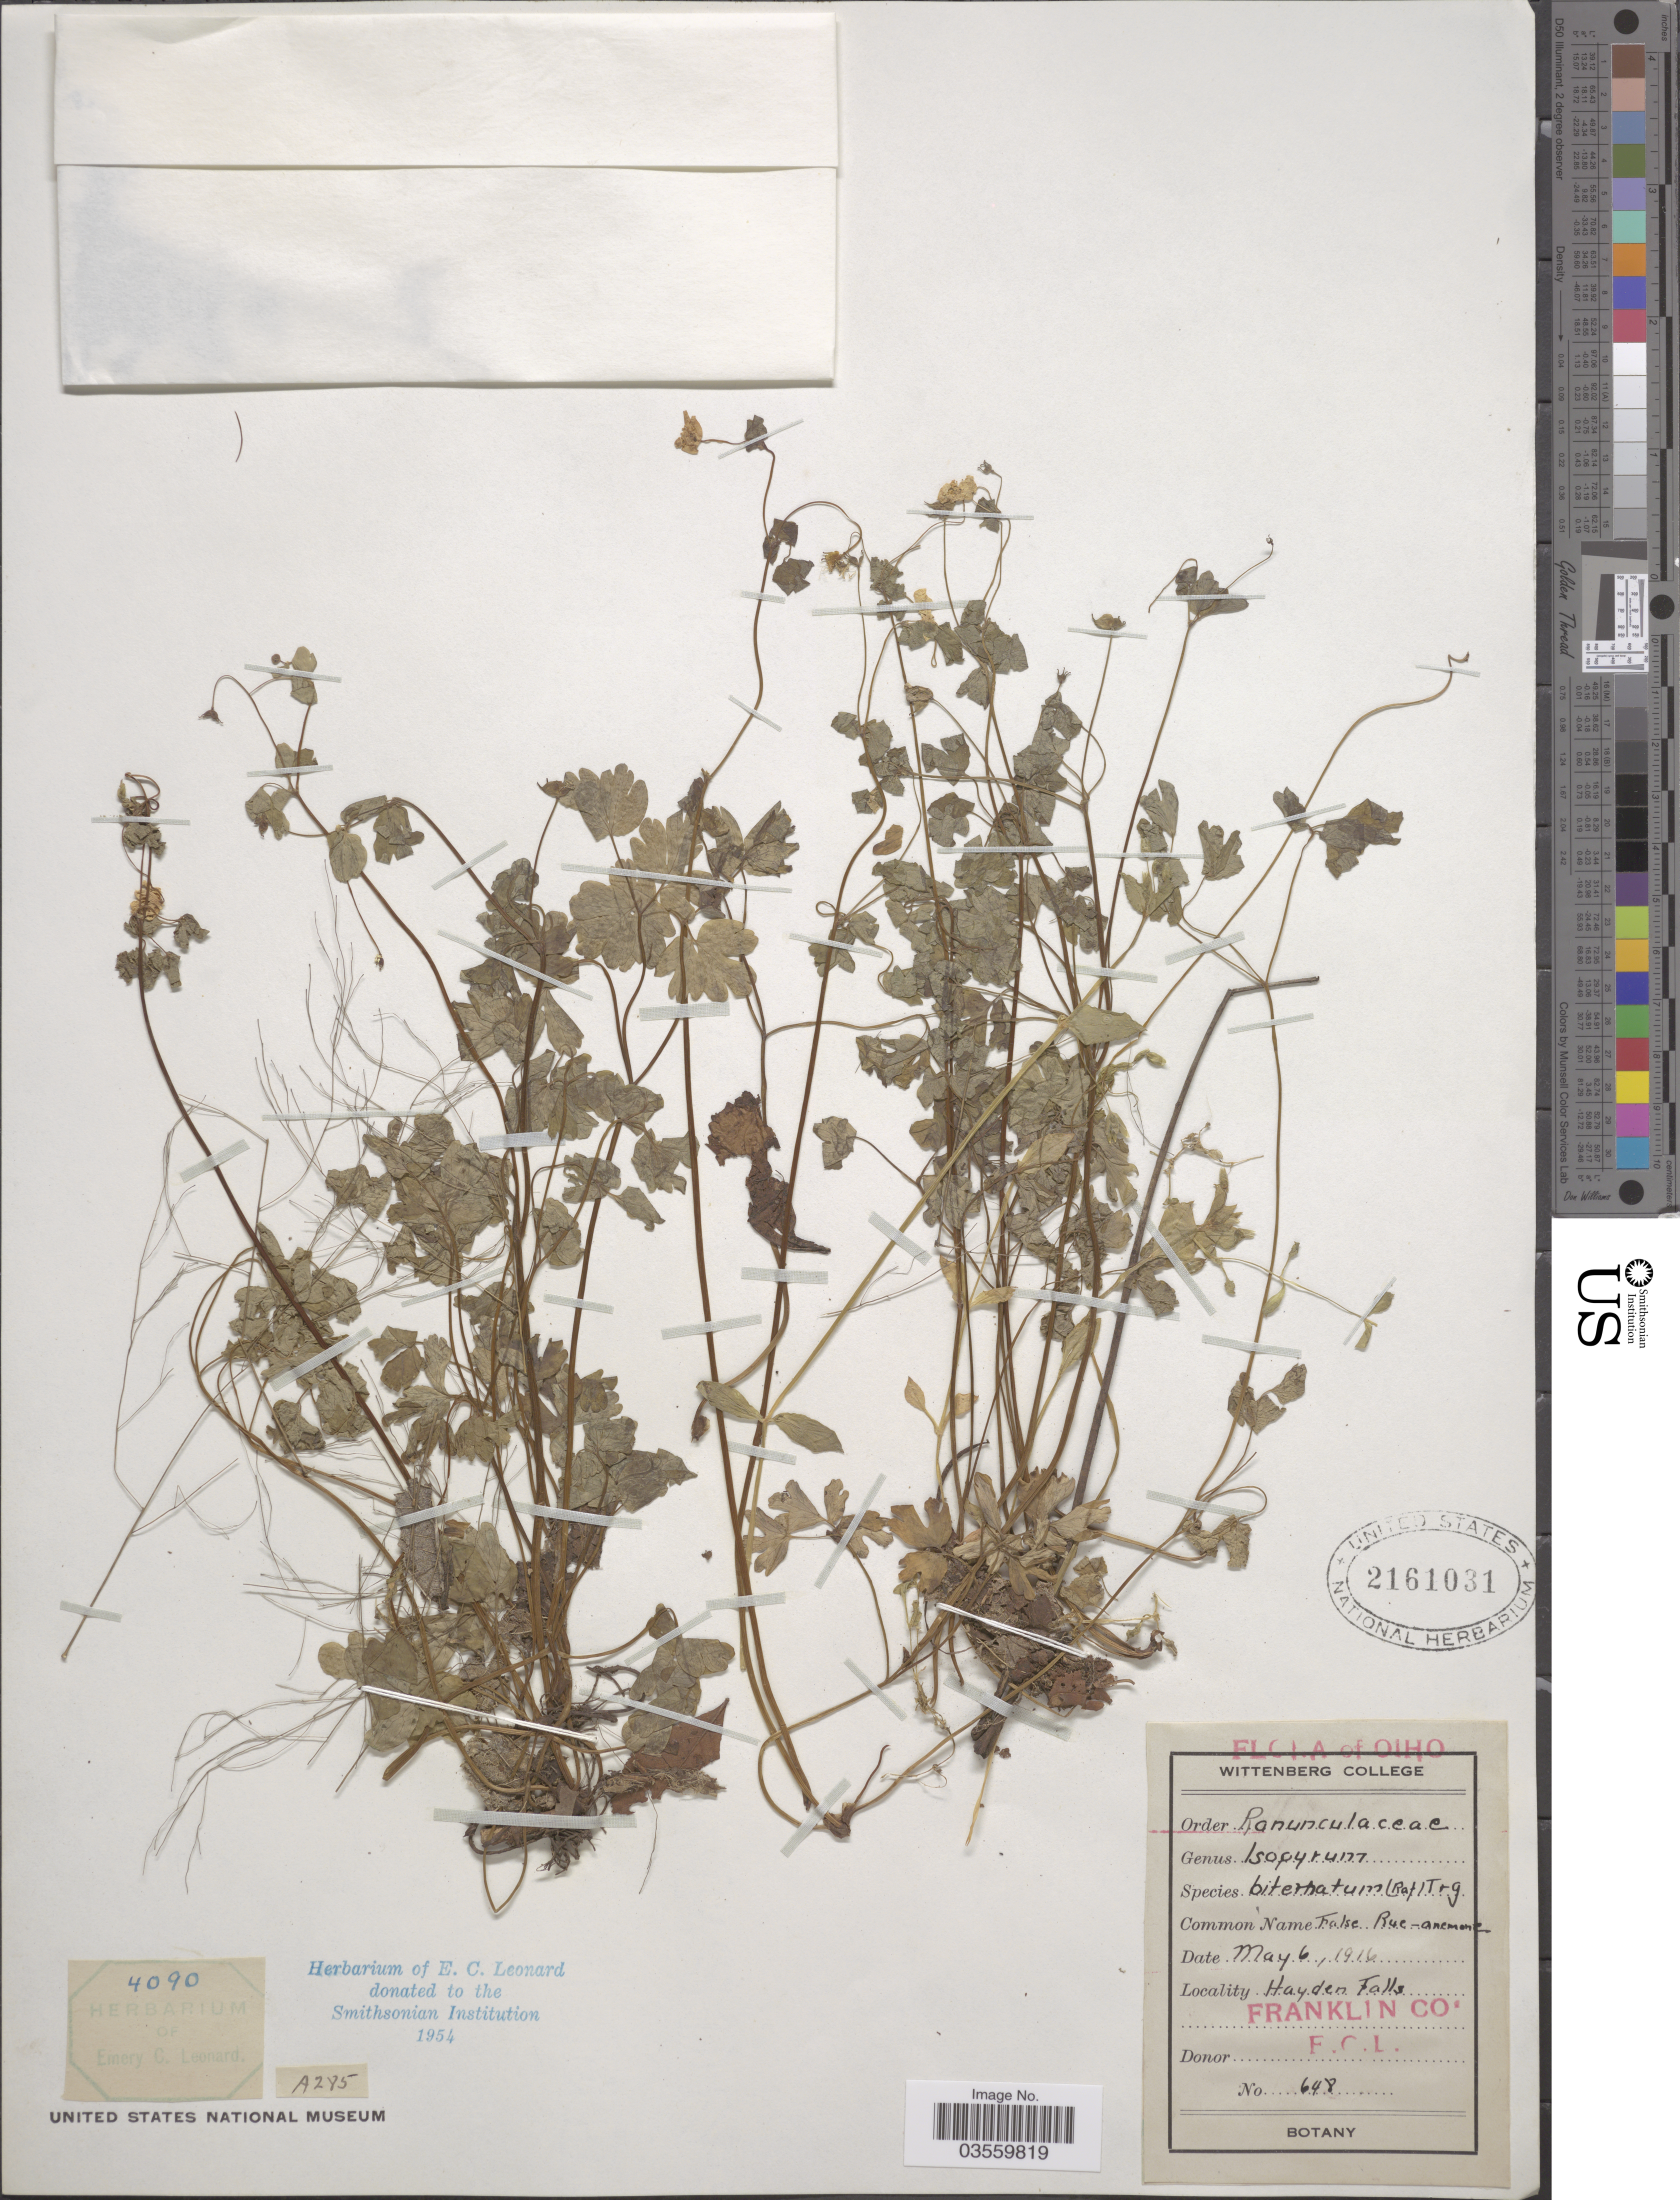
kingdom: Plantae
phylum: Tracheophyta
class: Magnoliopsida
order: Ranunculales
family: Ranunculaceae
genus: Enemion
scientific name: Enemion biternatum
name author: (Torr. & A. Gray) Raf.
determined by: Strong, Mark T., (BOT), Smithsonian Institution - National Museum of Natural History (UNITED STATES)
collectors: E. C. Leonard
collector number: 648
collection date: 1916-05-06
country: United States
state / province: Ohio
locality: Hayden Falls. Franklin Co.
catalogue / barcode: US 2161031